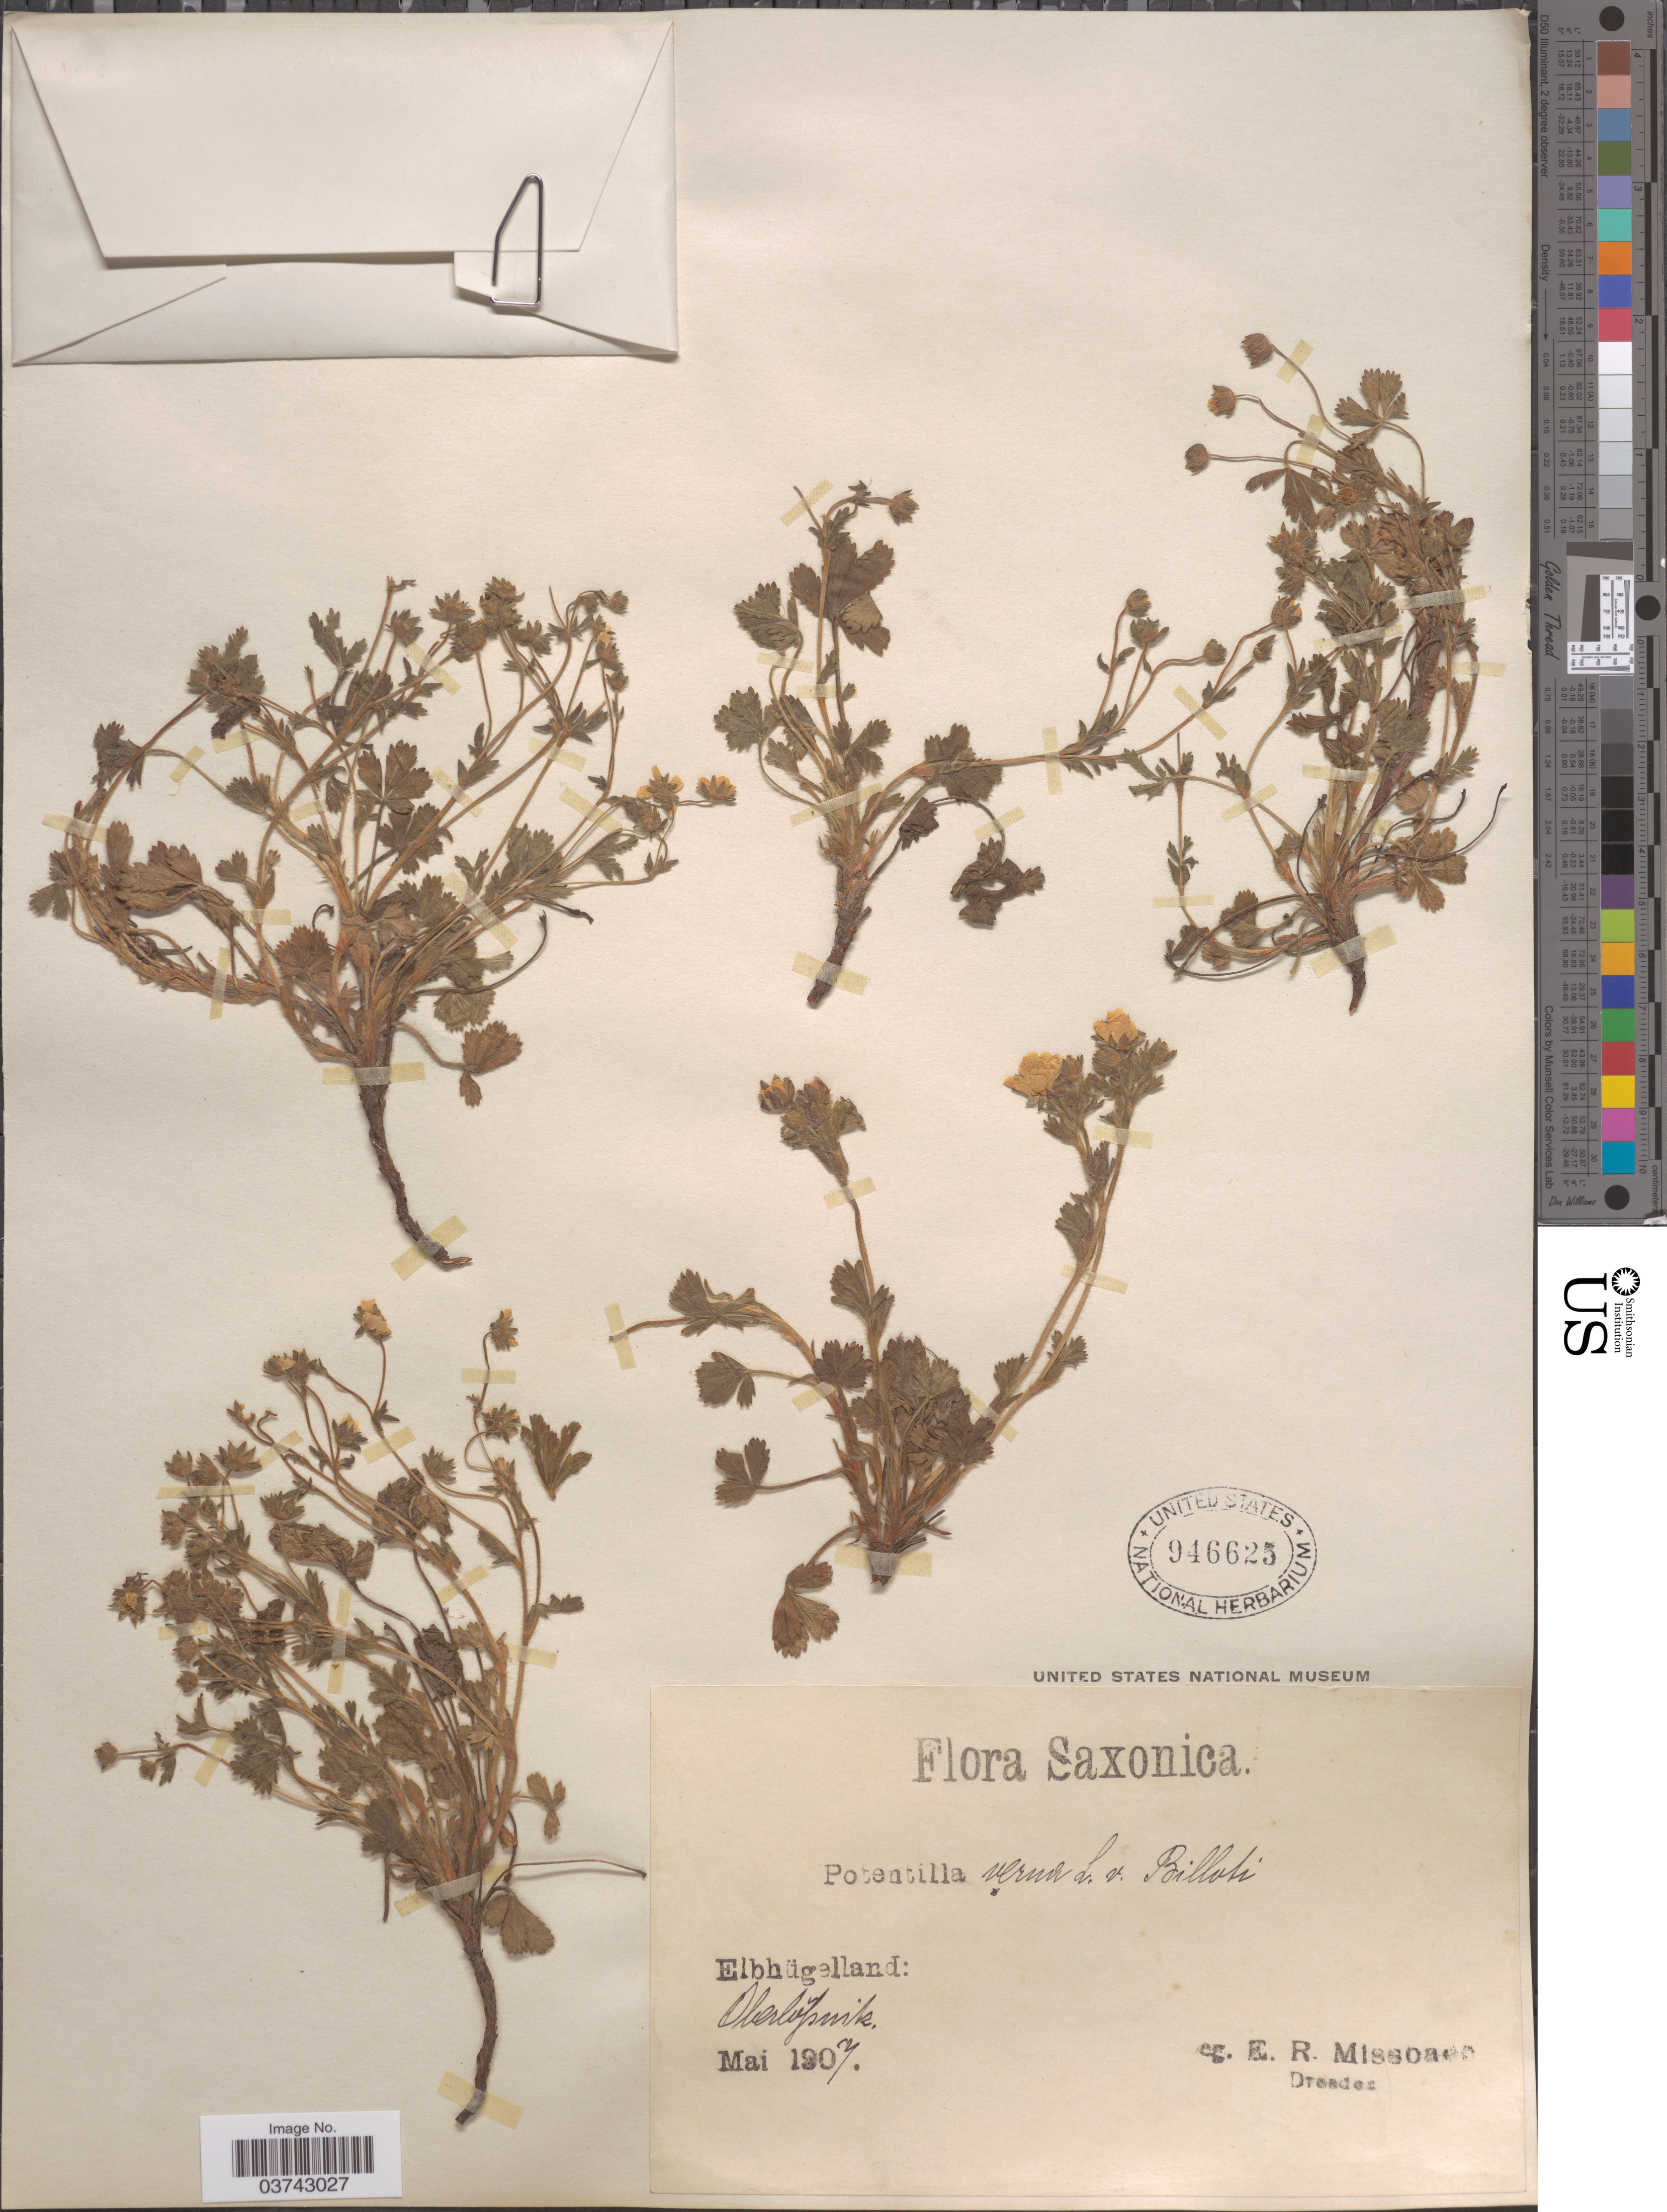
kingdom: Plantae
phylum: Tracheophyta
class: Magnoliopsida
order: Rosales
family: Rosaceae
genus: Potentilla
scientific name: Potentilla verna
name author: L.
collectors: E. Missbach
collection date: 1907-05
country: Germany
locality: Saxonica. Elbhügelland: Oberlófsnik [interpreted].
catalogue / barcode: US 946625